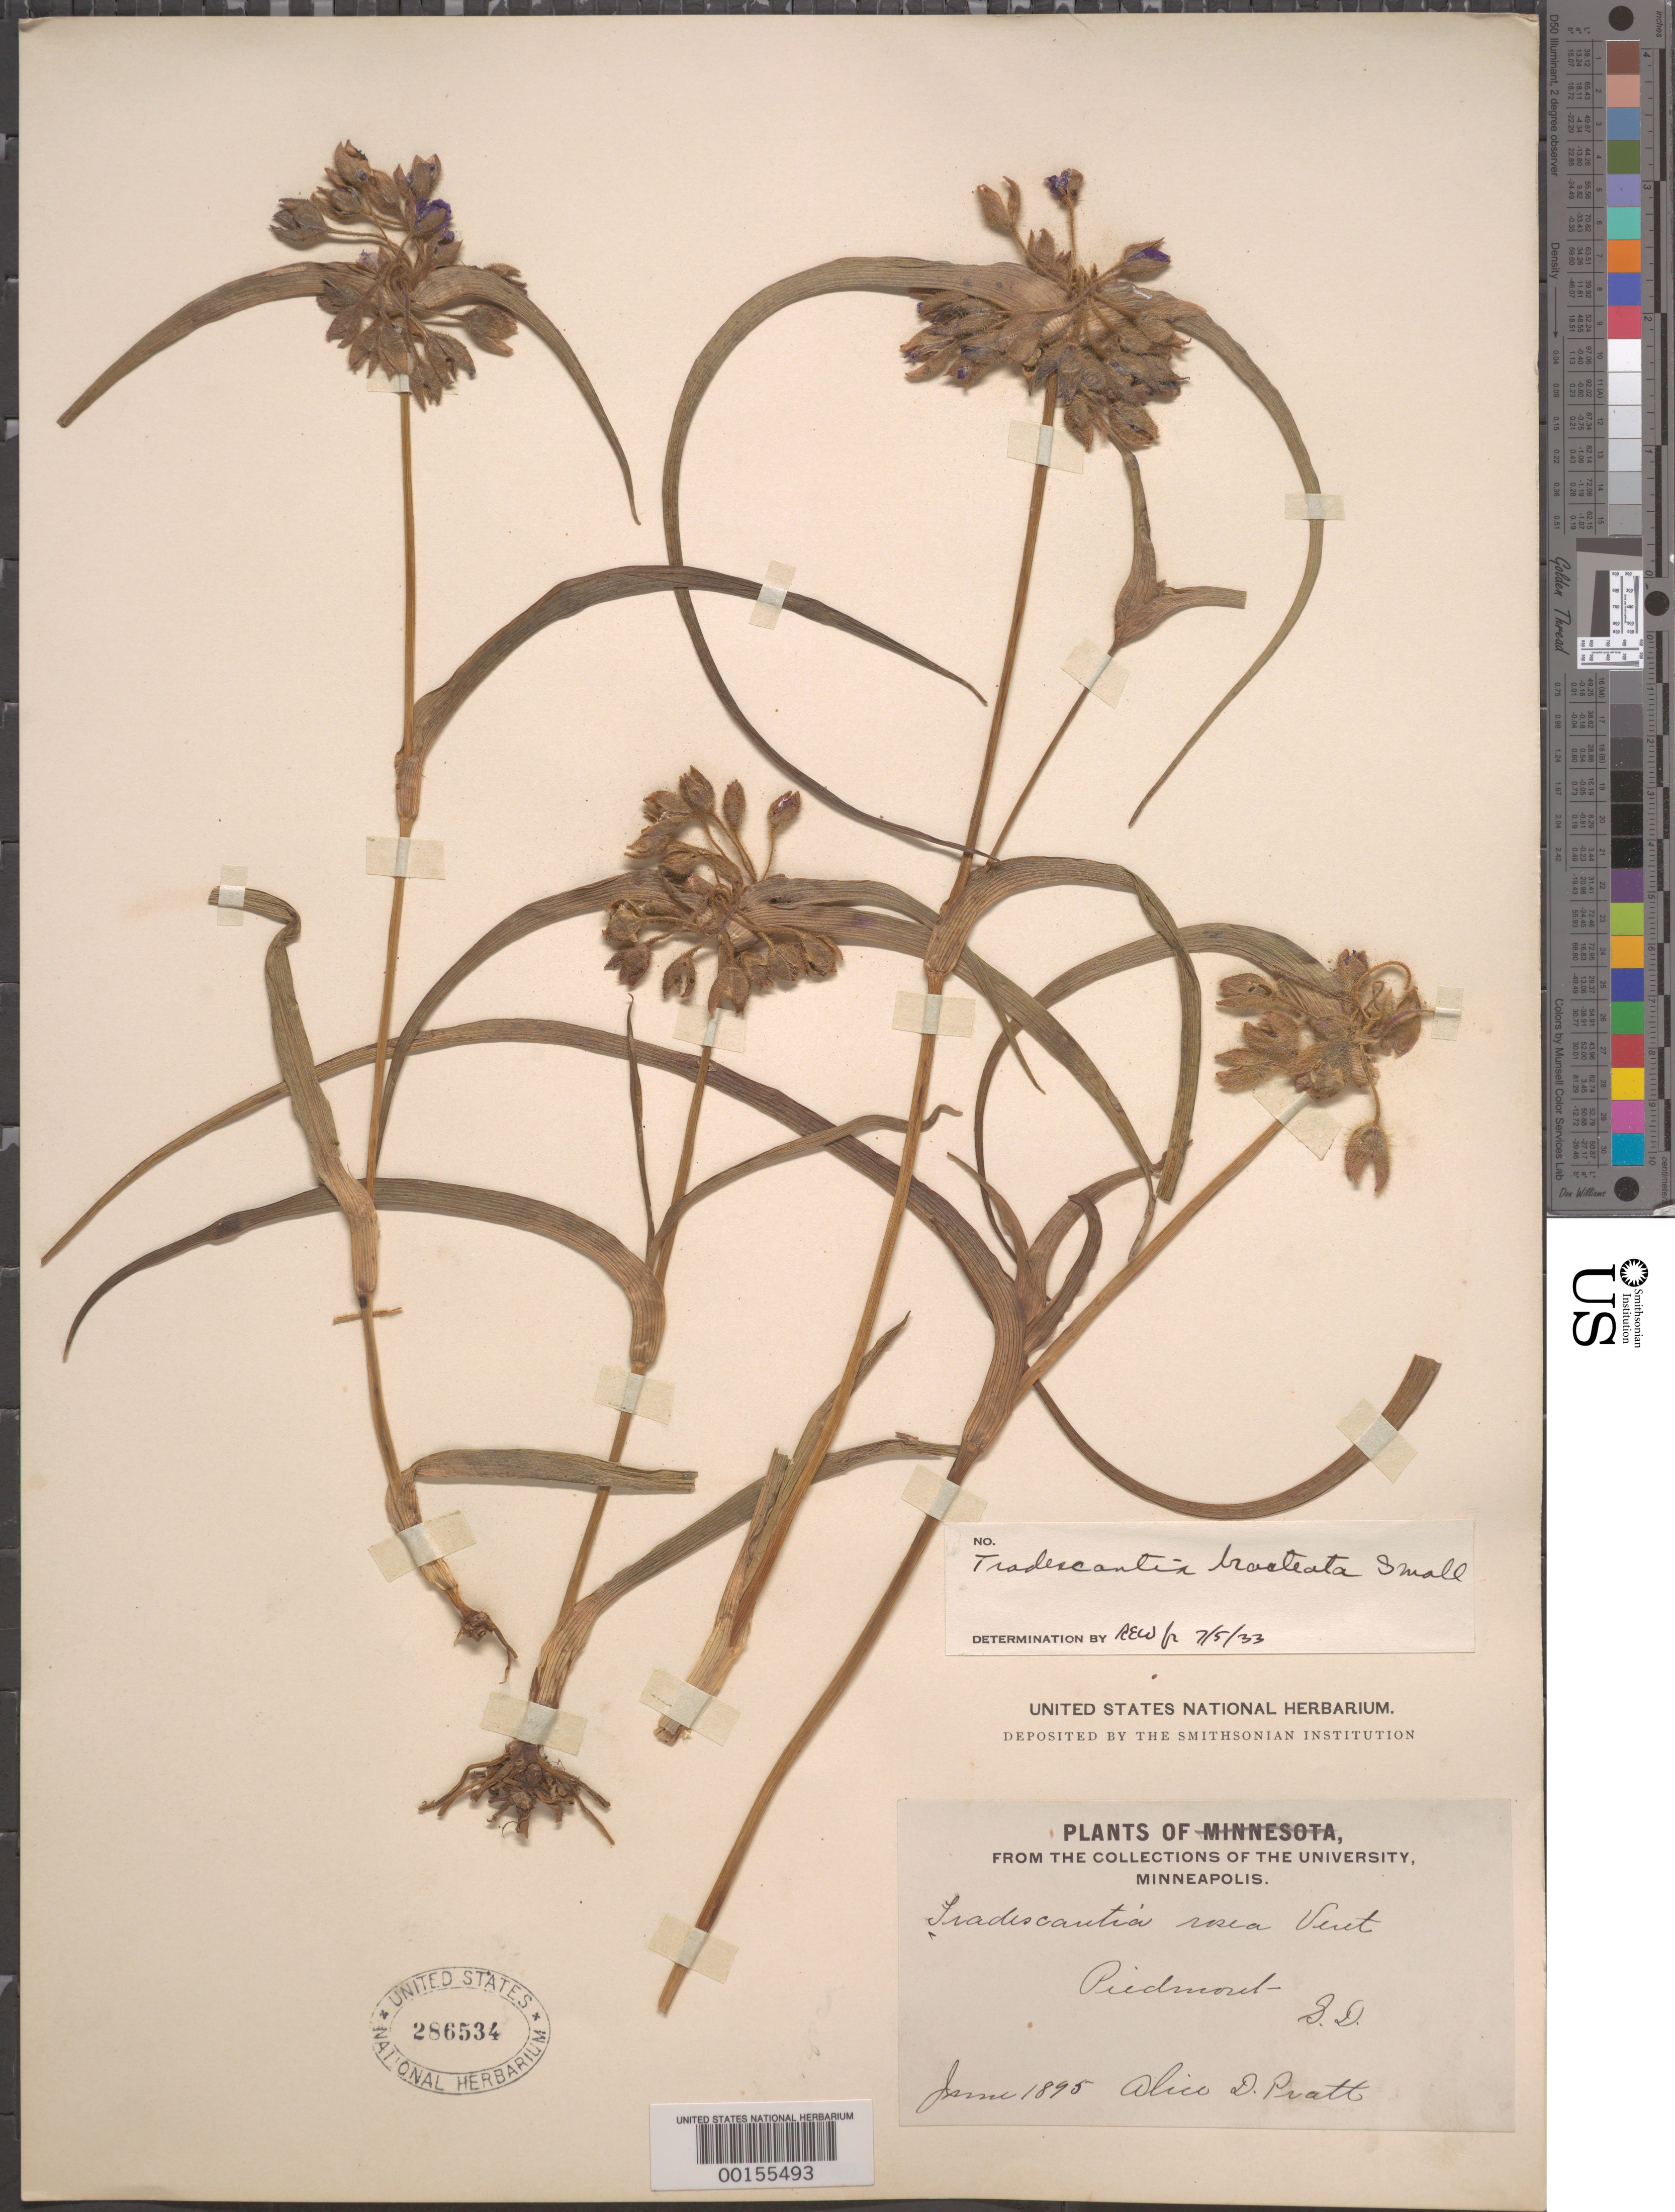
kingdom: Plantae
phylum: Tracheophyta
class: Liliopsida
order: Commelinales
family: Commelinaceae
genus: Tradescantia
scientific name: Tradescantia bracteata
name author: Small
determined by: REW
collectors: A. Pratt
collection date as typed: Jun 1895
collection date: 1895-06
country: United States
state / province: South Dakota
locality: Piedmont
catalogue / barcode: US 286534